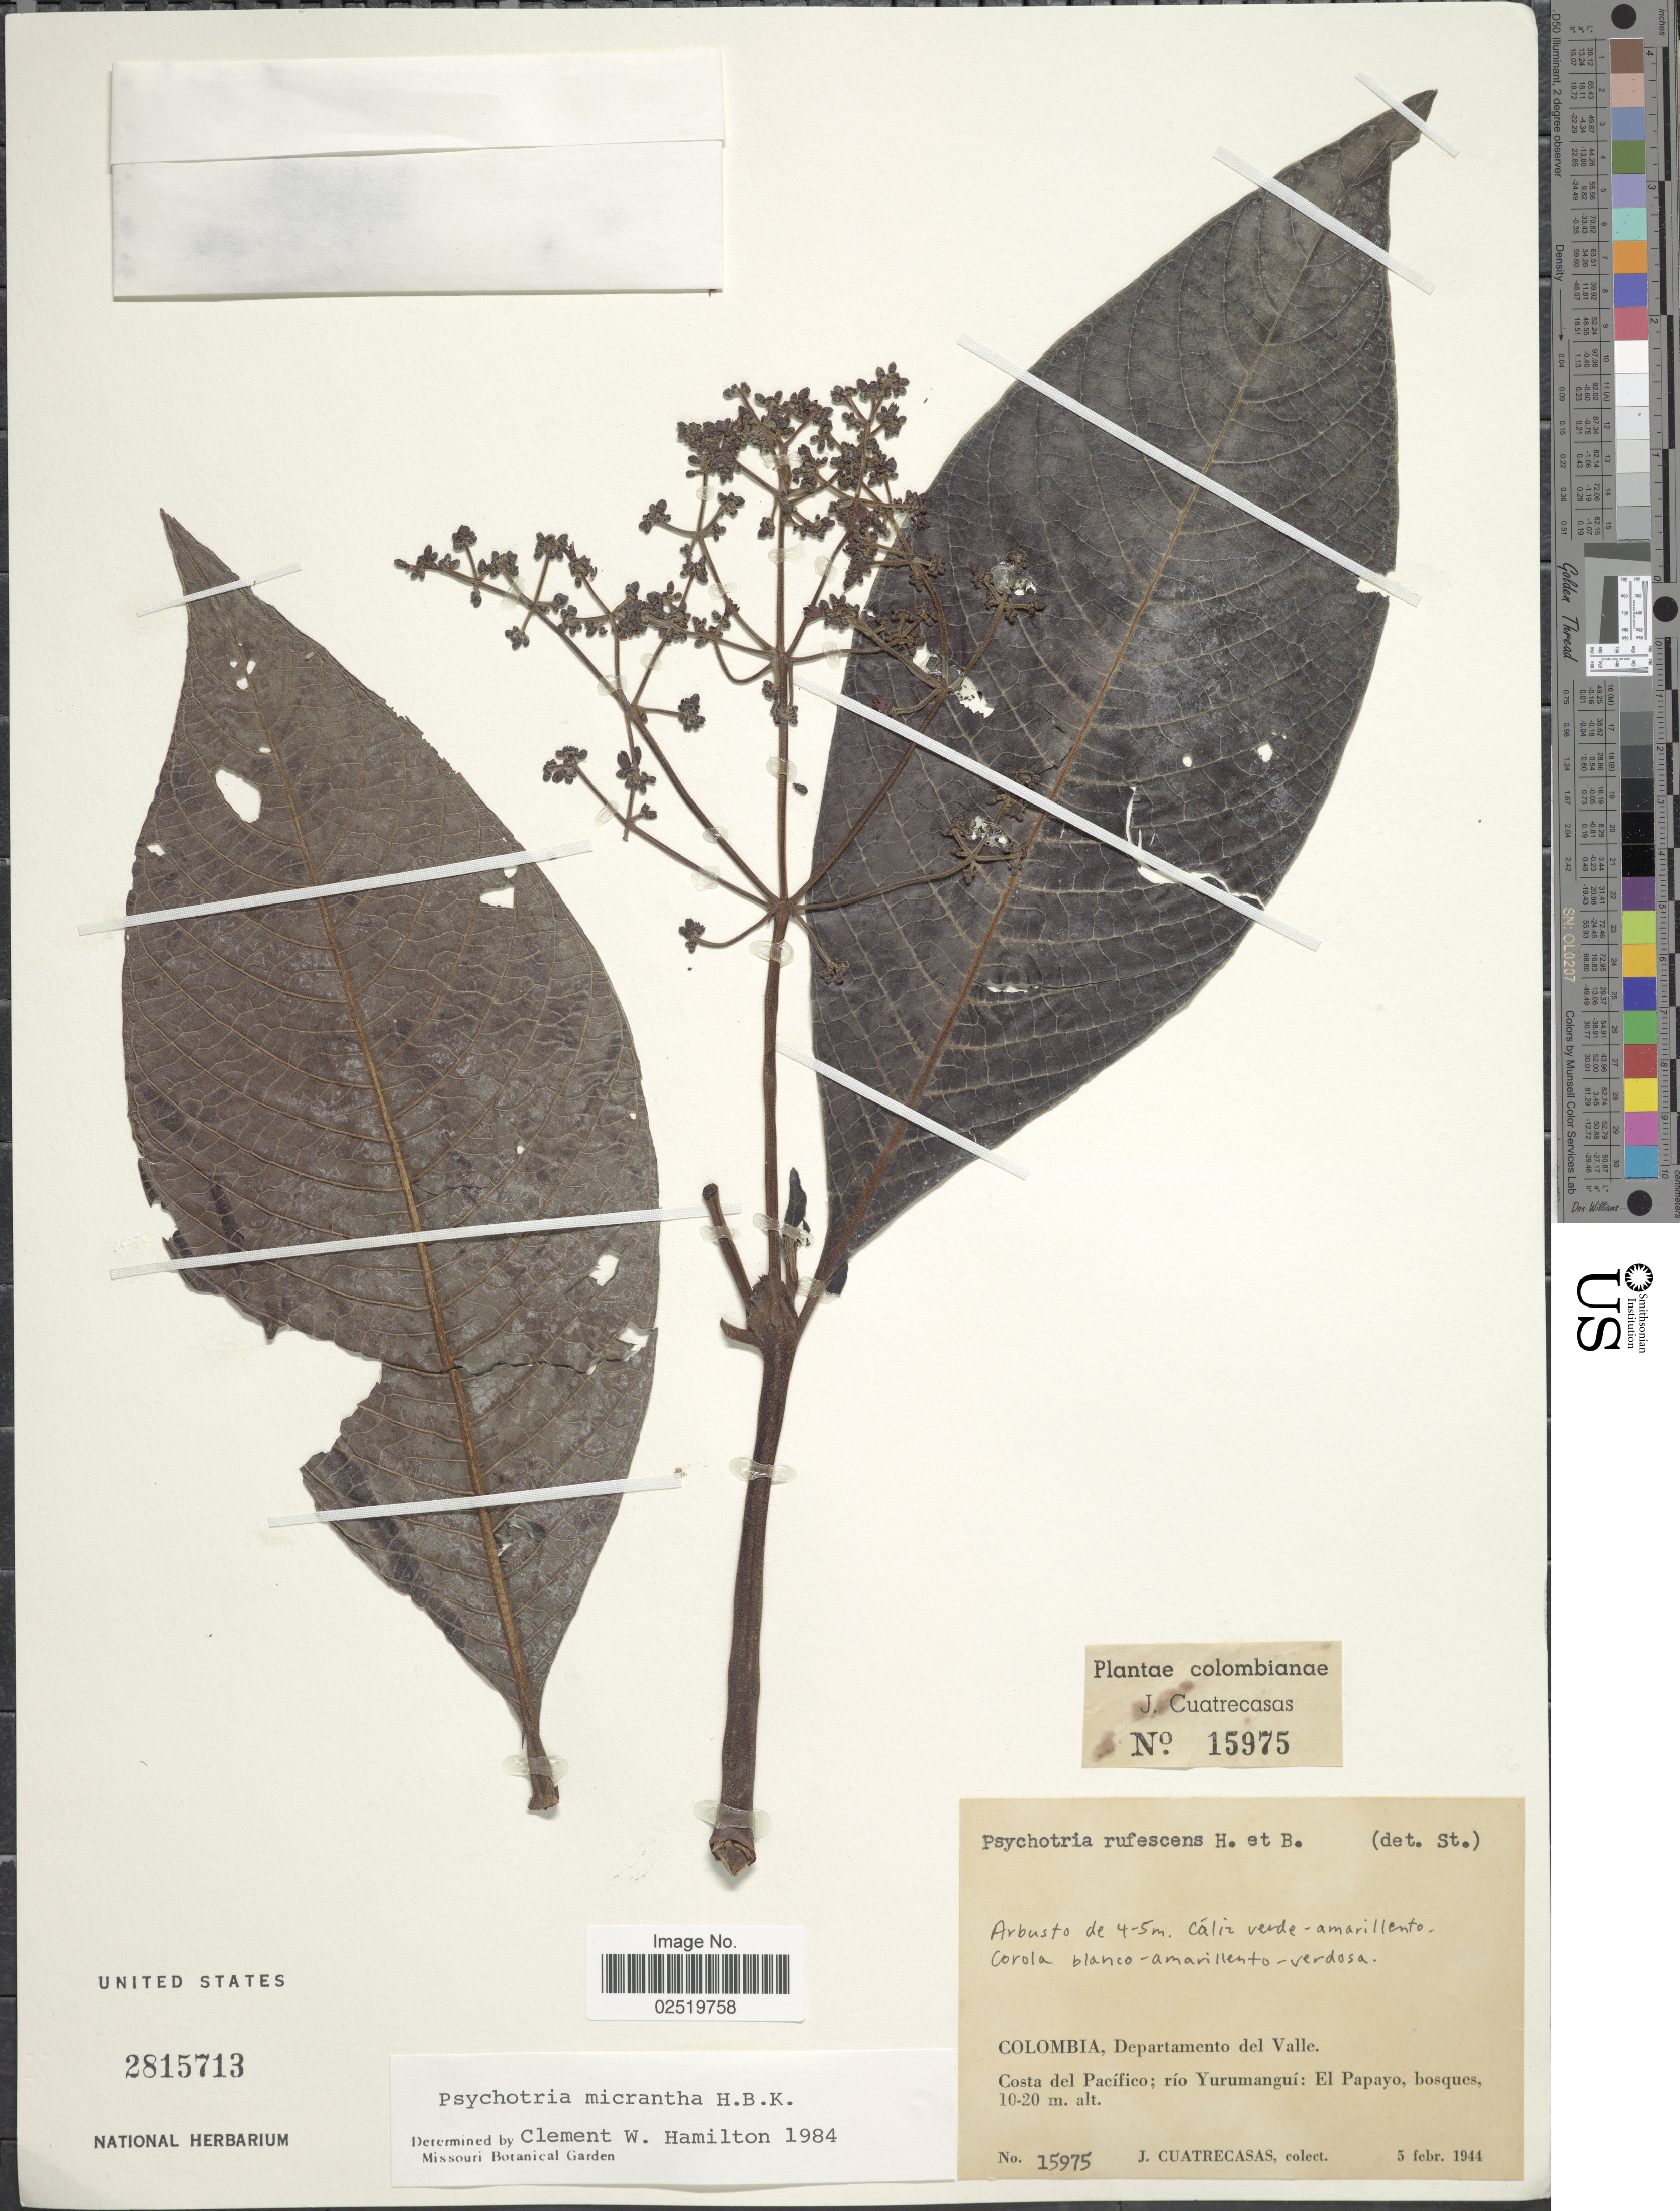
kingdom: Plantae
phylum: Tracheophyta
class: Magnoliopsida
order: Gentianales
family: Rubiaceae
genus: Psychotria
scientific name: Psychotria micrantha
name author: Kunth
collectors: J. Cuatrecasas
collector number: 15975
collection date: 1944-02-05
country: Colombia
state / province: Valle del Cauca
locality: Departamento del Valle, Costa del Pacifico; rio Yurumangui: El Papayo, bosques, colombianae.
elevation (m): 10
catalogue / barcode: US 2815713